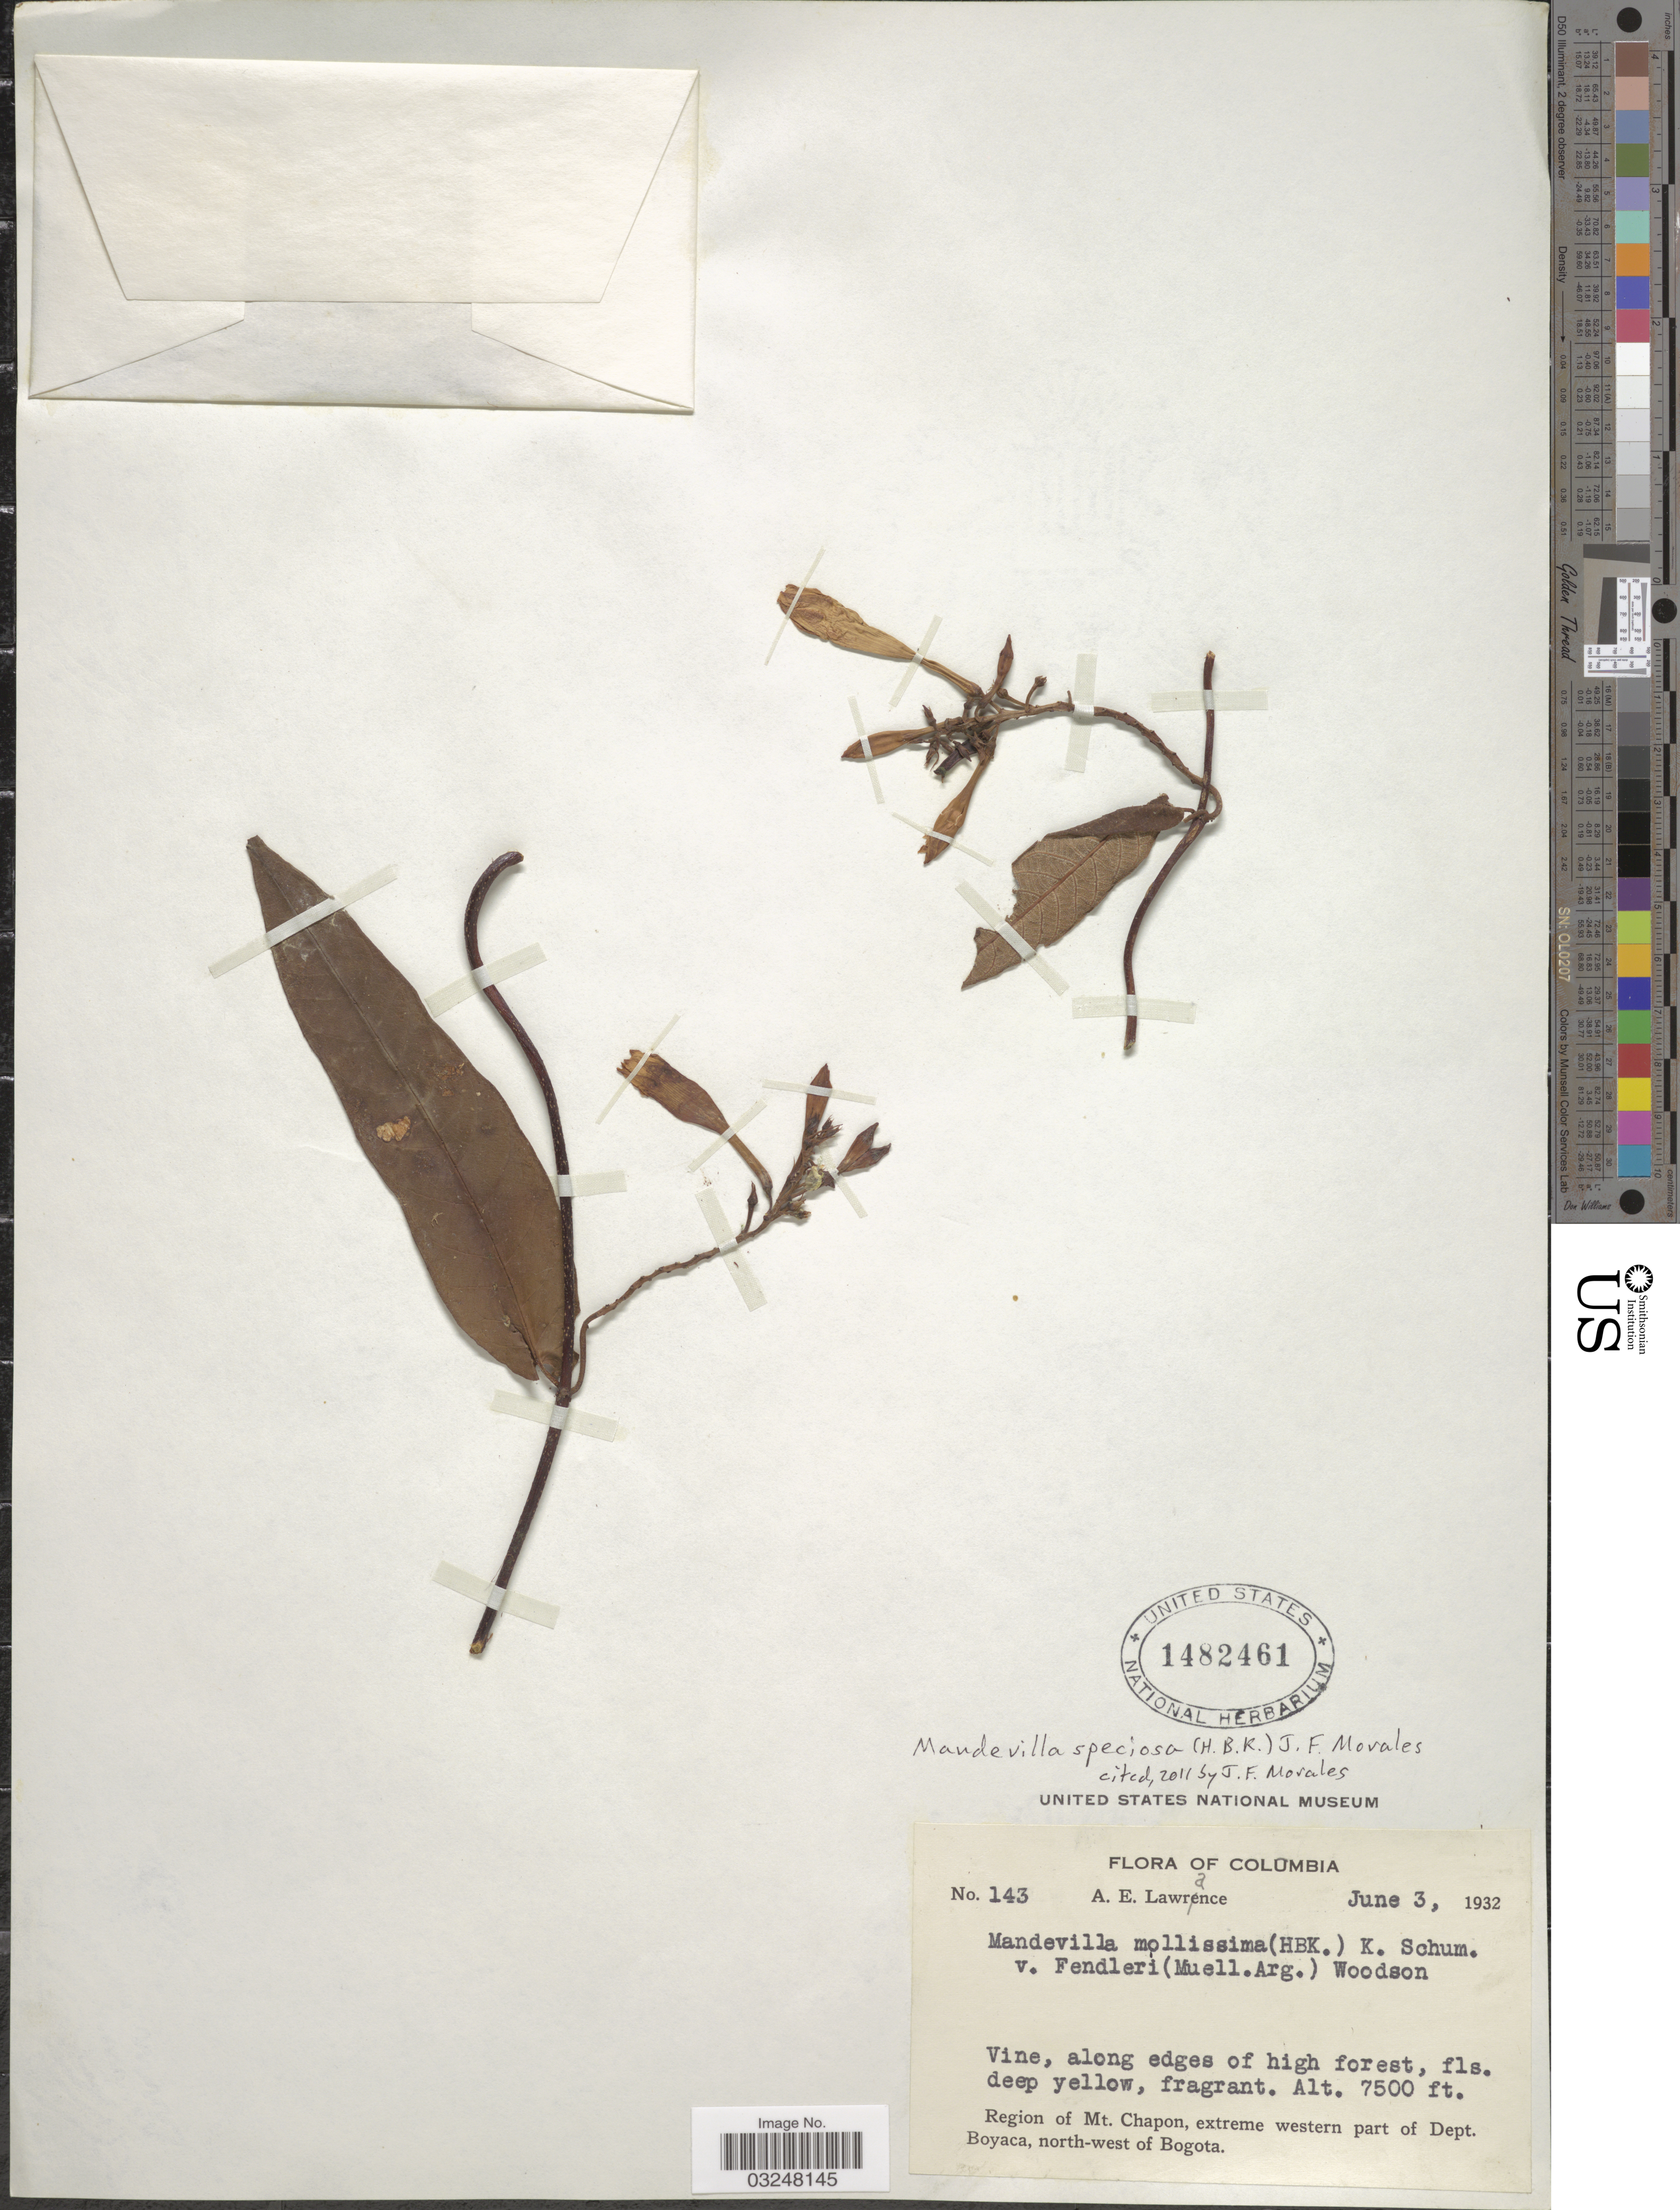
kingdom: Plantae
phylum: Tracheophyta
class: Magnoliopsida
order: Gentianales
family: Apocynaceae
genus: Mandevilla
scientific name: Mandevilla speciosa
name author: (Kunth) J.F. Morales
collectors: A. Lawrance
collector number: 143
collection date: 1932-06-03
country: Colombia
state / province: Boyacá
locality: Region of Mt. Chapon, extreme western part of Dept. Boyaca, north-west of Bogota.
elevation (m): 2286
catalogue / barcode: US 1482461